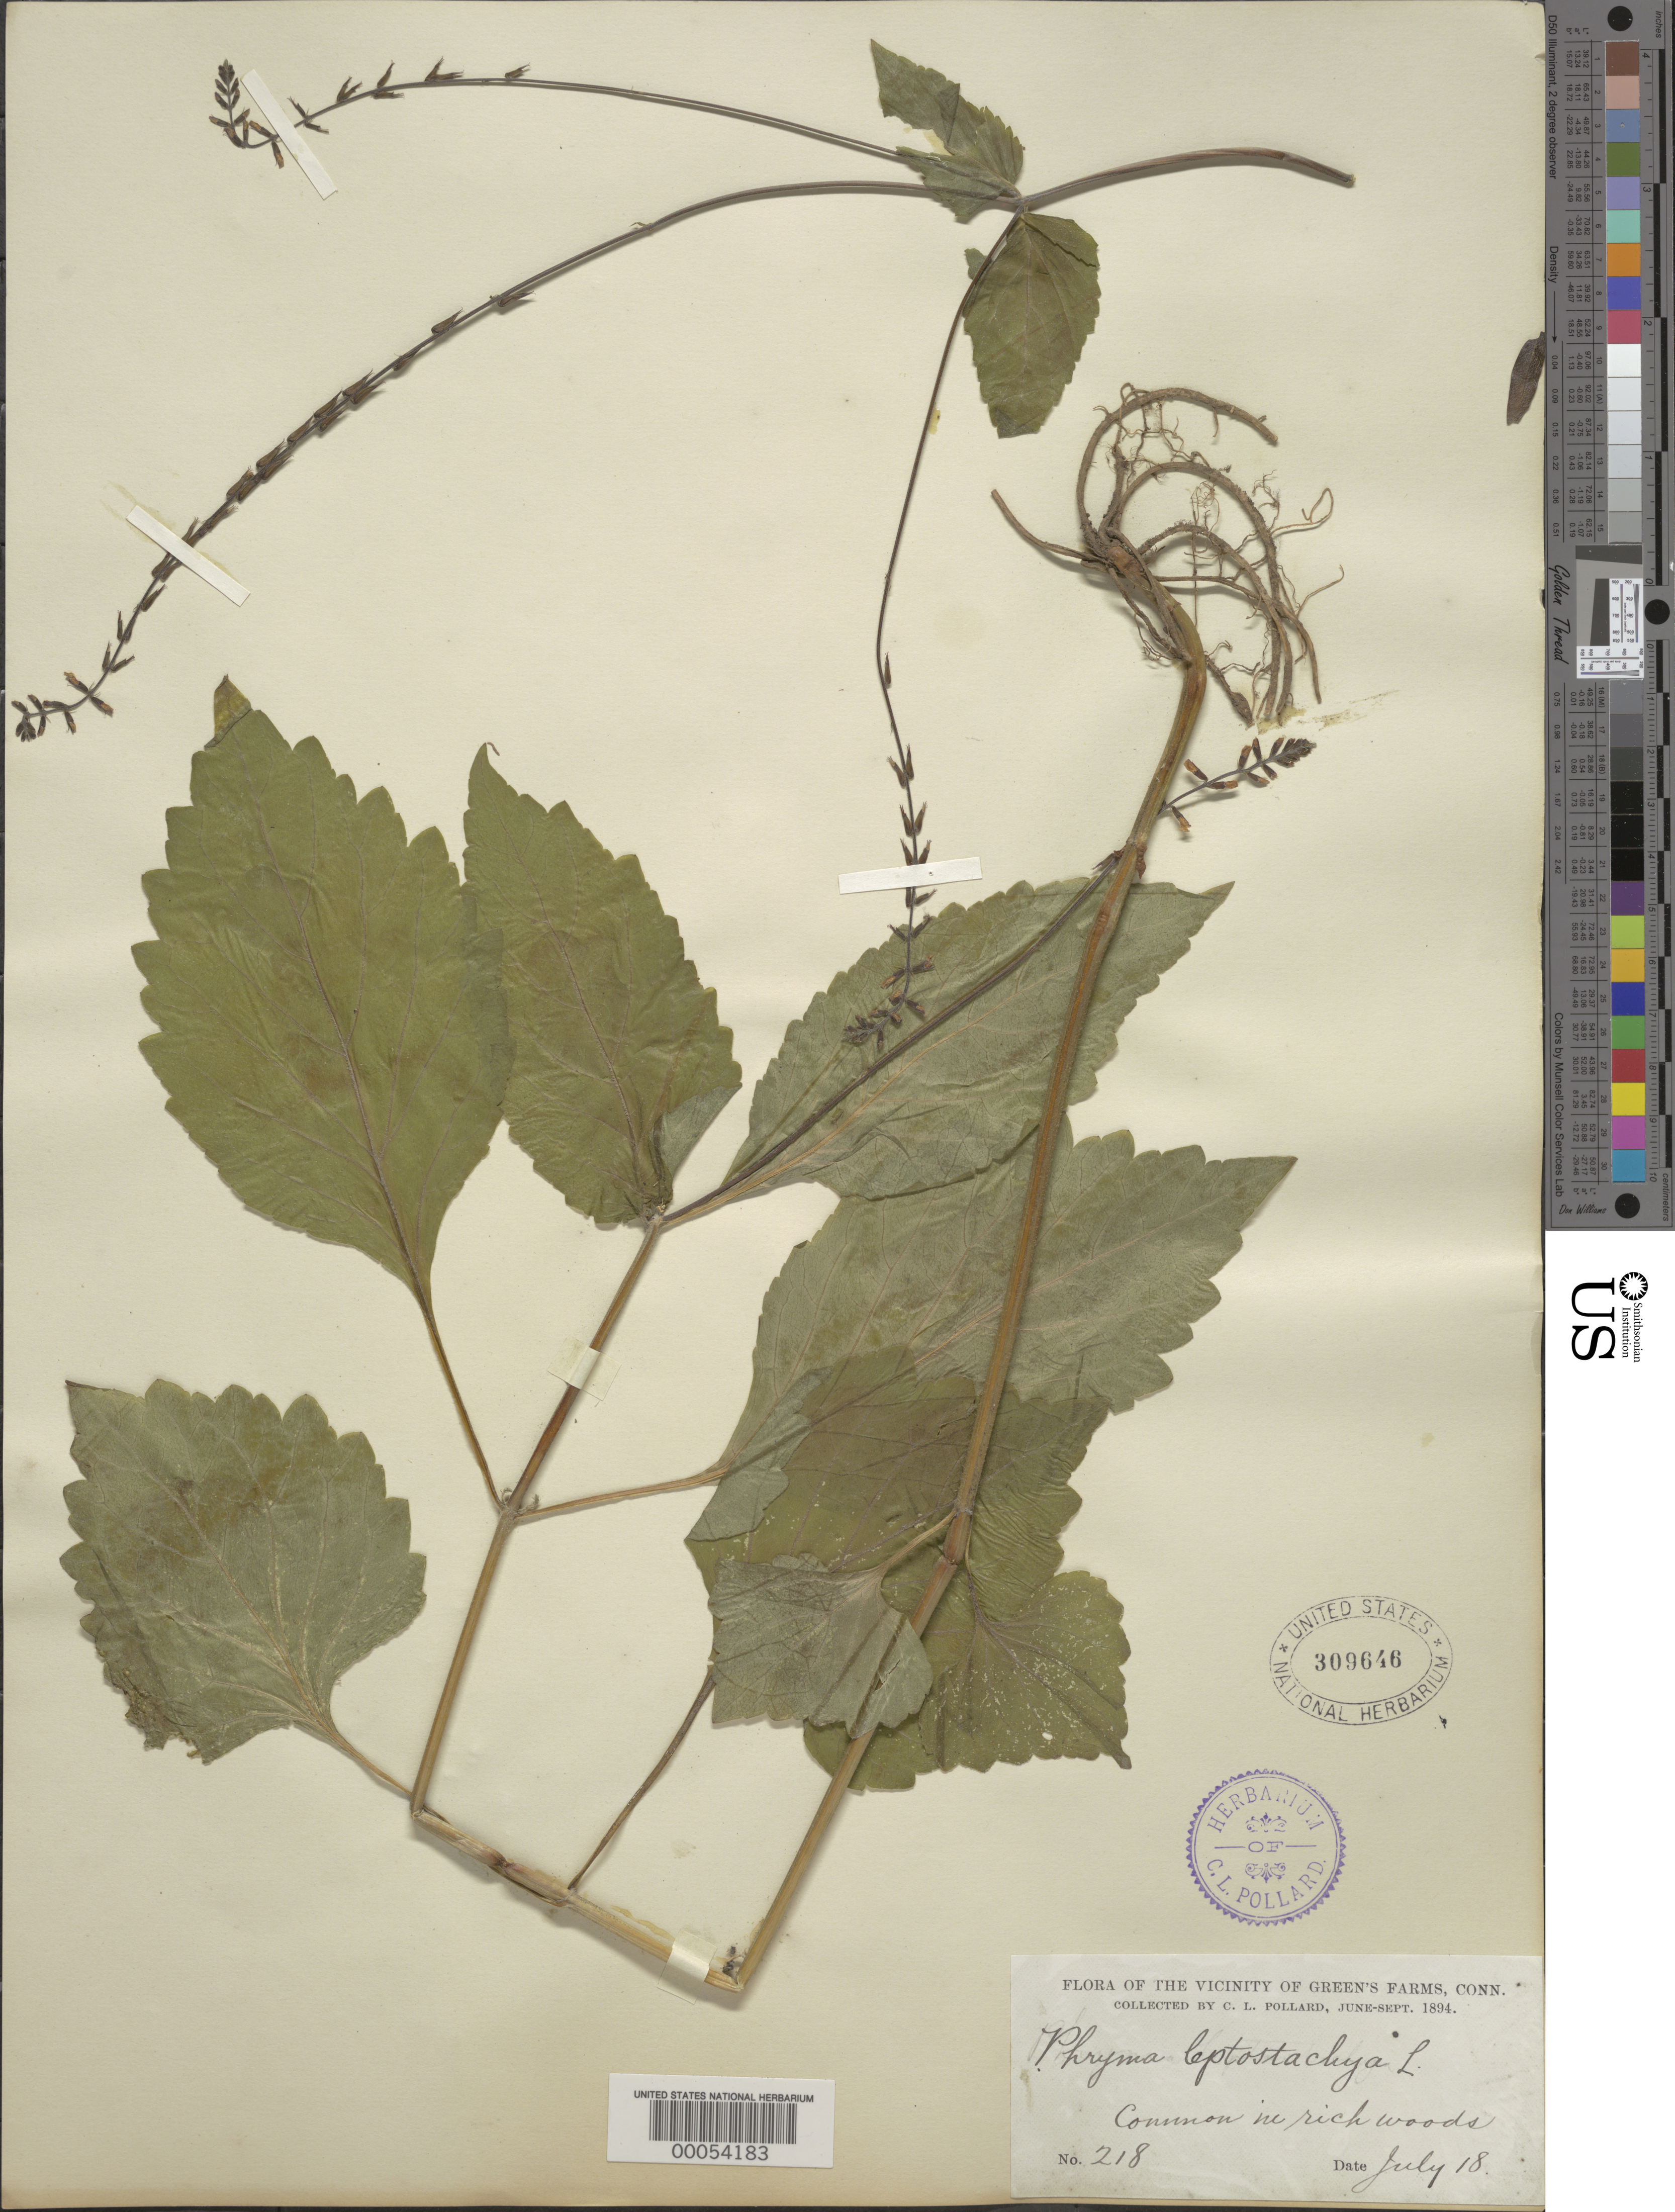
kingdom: Plantae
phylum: Tracheophyta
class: Magnoliopsida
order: Lamiales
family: Phrymaceae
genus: Phryma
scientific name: Phryma leptostachya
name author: L.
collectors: C. L. Pollard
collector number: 218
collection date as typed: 18 Jul 1894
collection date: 1894-07-18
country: United States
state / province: Connecticut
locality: Vicinity of green's farms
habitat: Common in rich woods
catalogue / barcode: US 309646